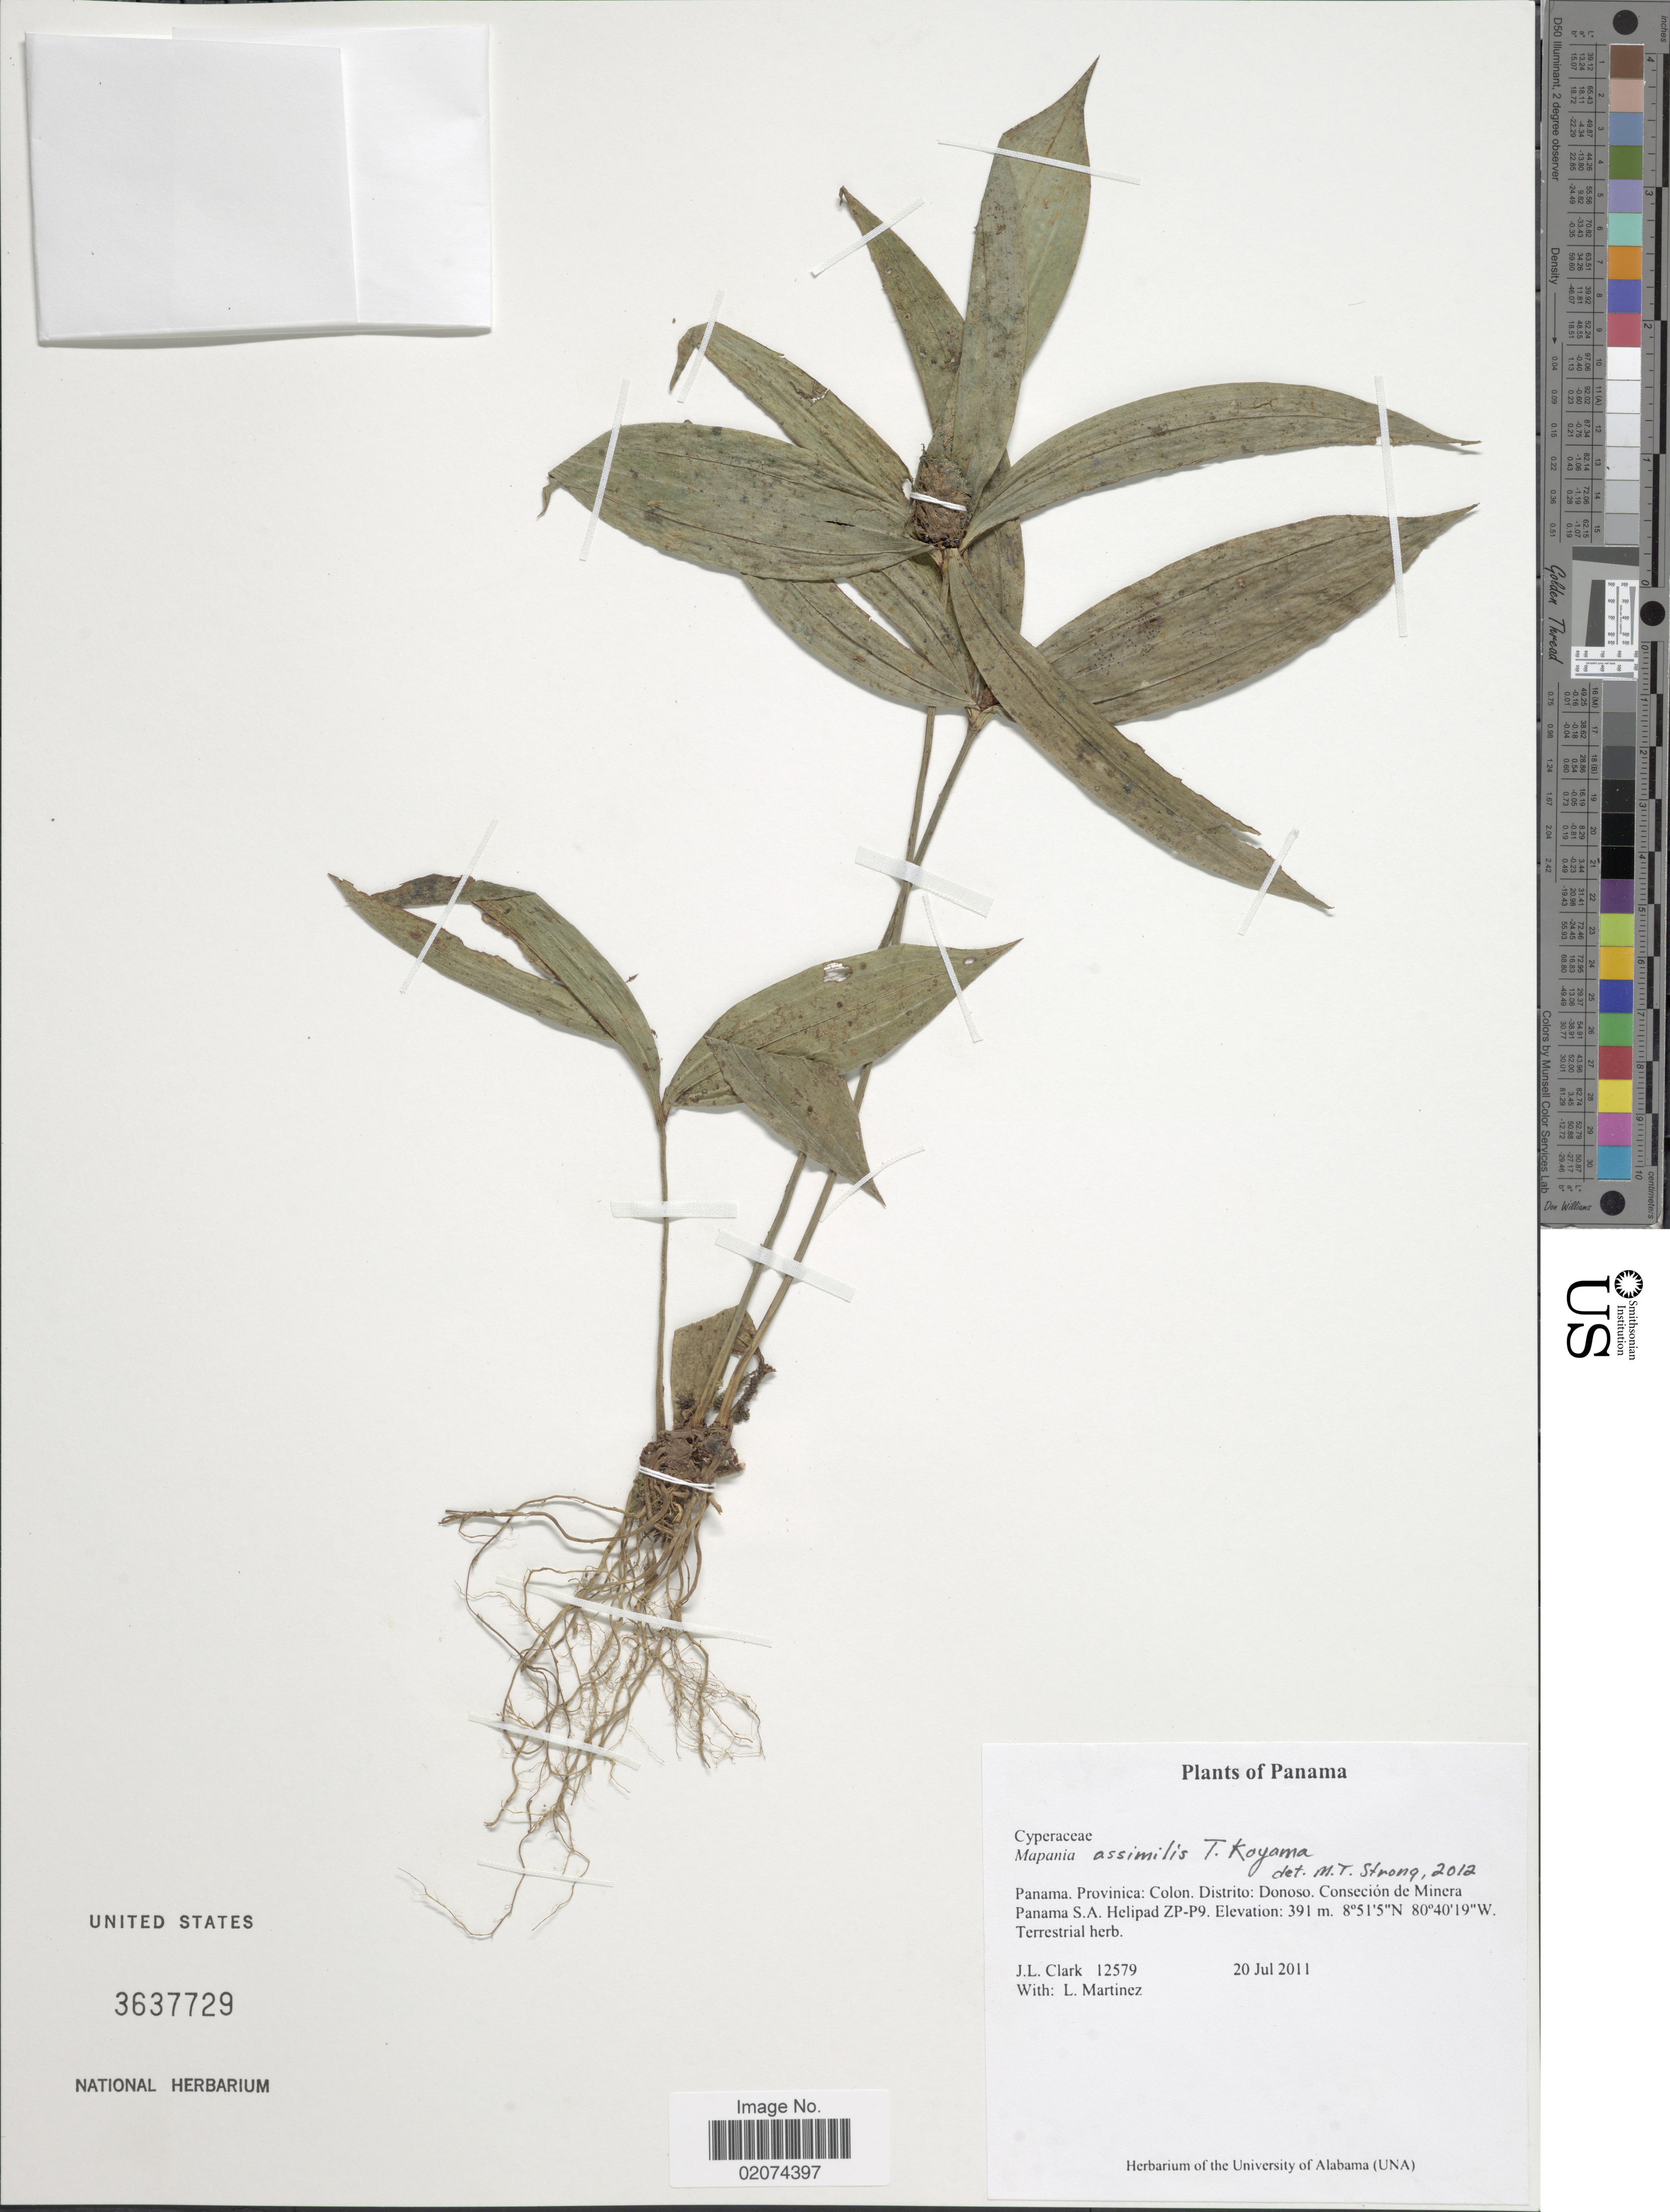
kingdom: Plantae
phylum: Tracheophyta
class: Liliopsida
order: Poales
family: Cyperaceae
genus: Mapania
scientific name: Mapania assimilis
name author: T. Koyama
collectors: J. L. Clark & L. Martinez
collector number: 12579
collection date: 2011-07-20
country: Panama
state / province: Colón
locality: Distrito: Donoso. Consecion de Minera Panama S. A, Helipad ZP-P9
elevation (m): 391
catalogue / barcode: US 3637729